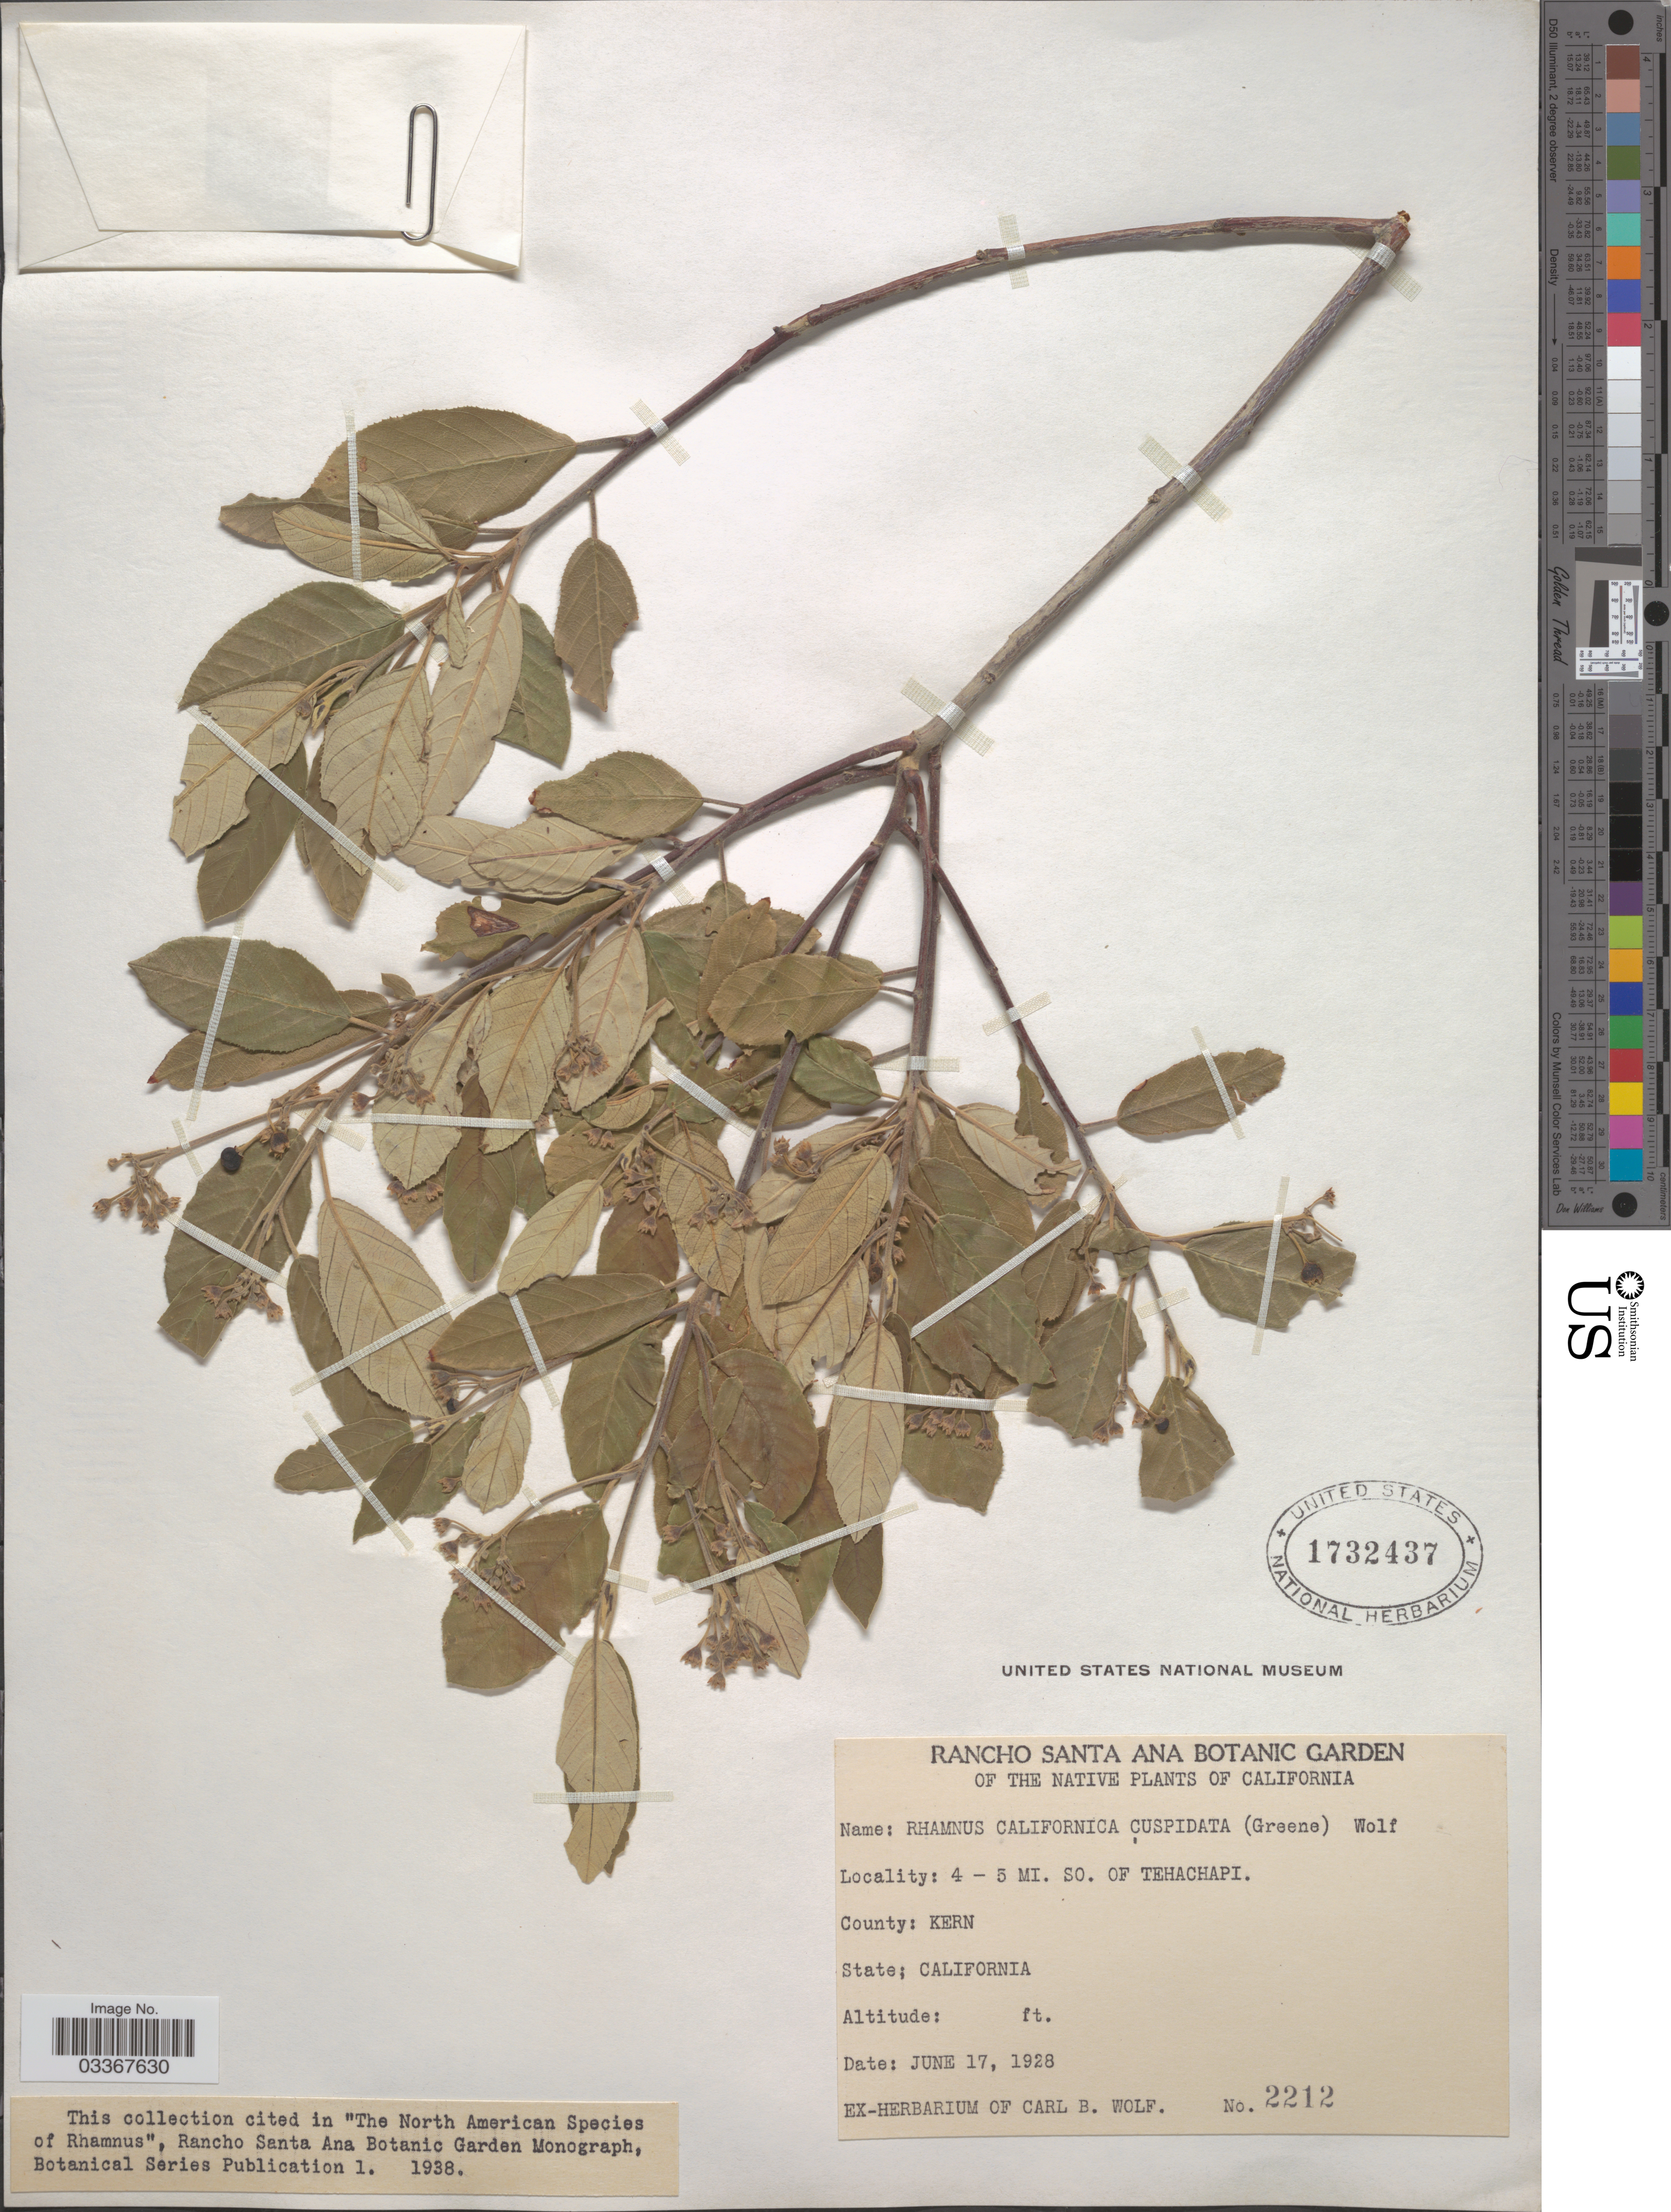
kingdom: Plantae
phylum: Tracheophyta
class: Magnoliopsida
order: Rosales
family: Rhamnaceae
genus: Frangula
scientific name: Frangula californica subsp. cuspidata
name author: (Greene) Kartesz & Gandhi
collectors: ex herb. Carl B. Wolf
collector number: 2212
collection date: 1928-06-17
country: United States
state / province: California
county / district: Kern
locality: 4-5 mi. SO. of Tehachapi, County: Kern.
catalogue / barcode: US 1732437